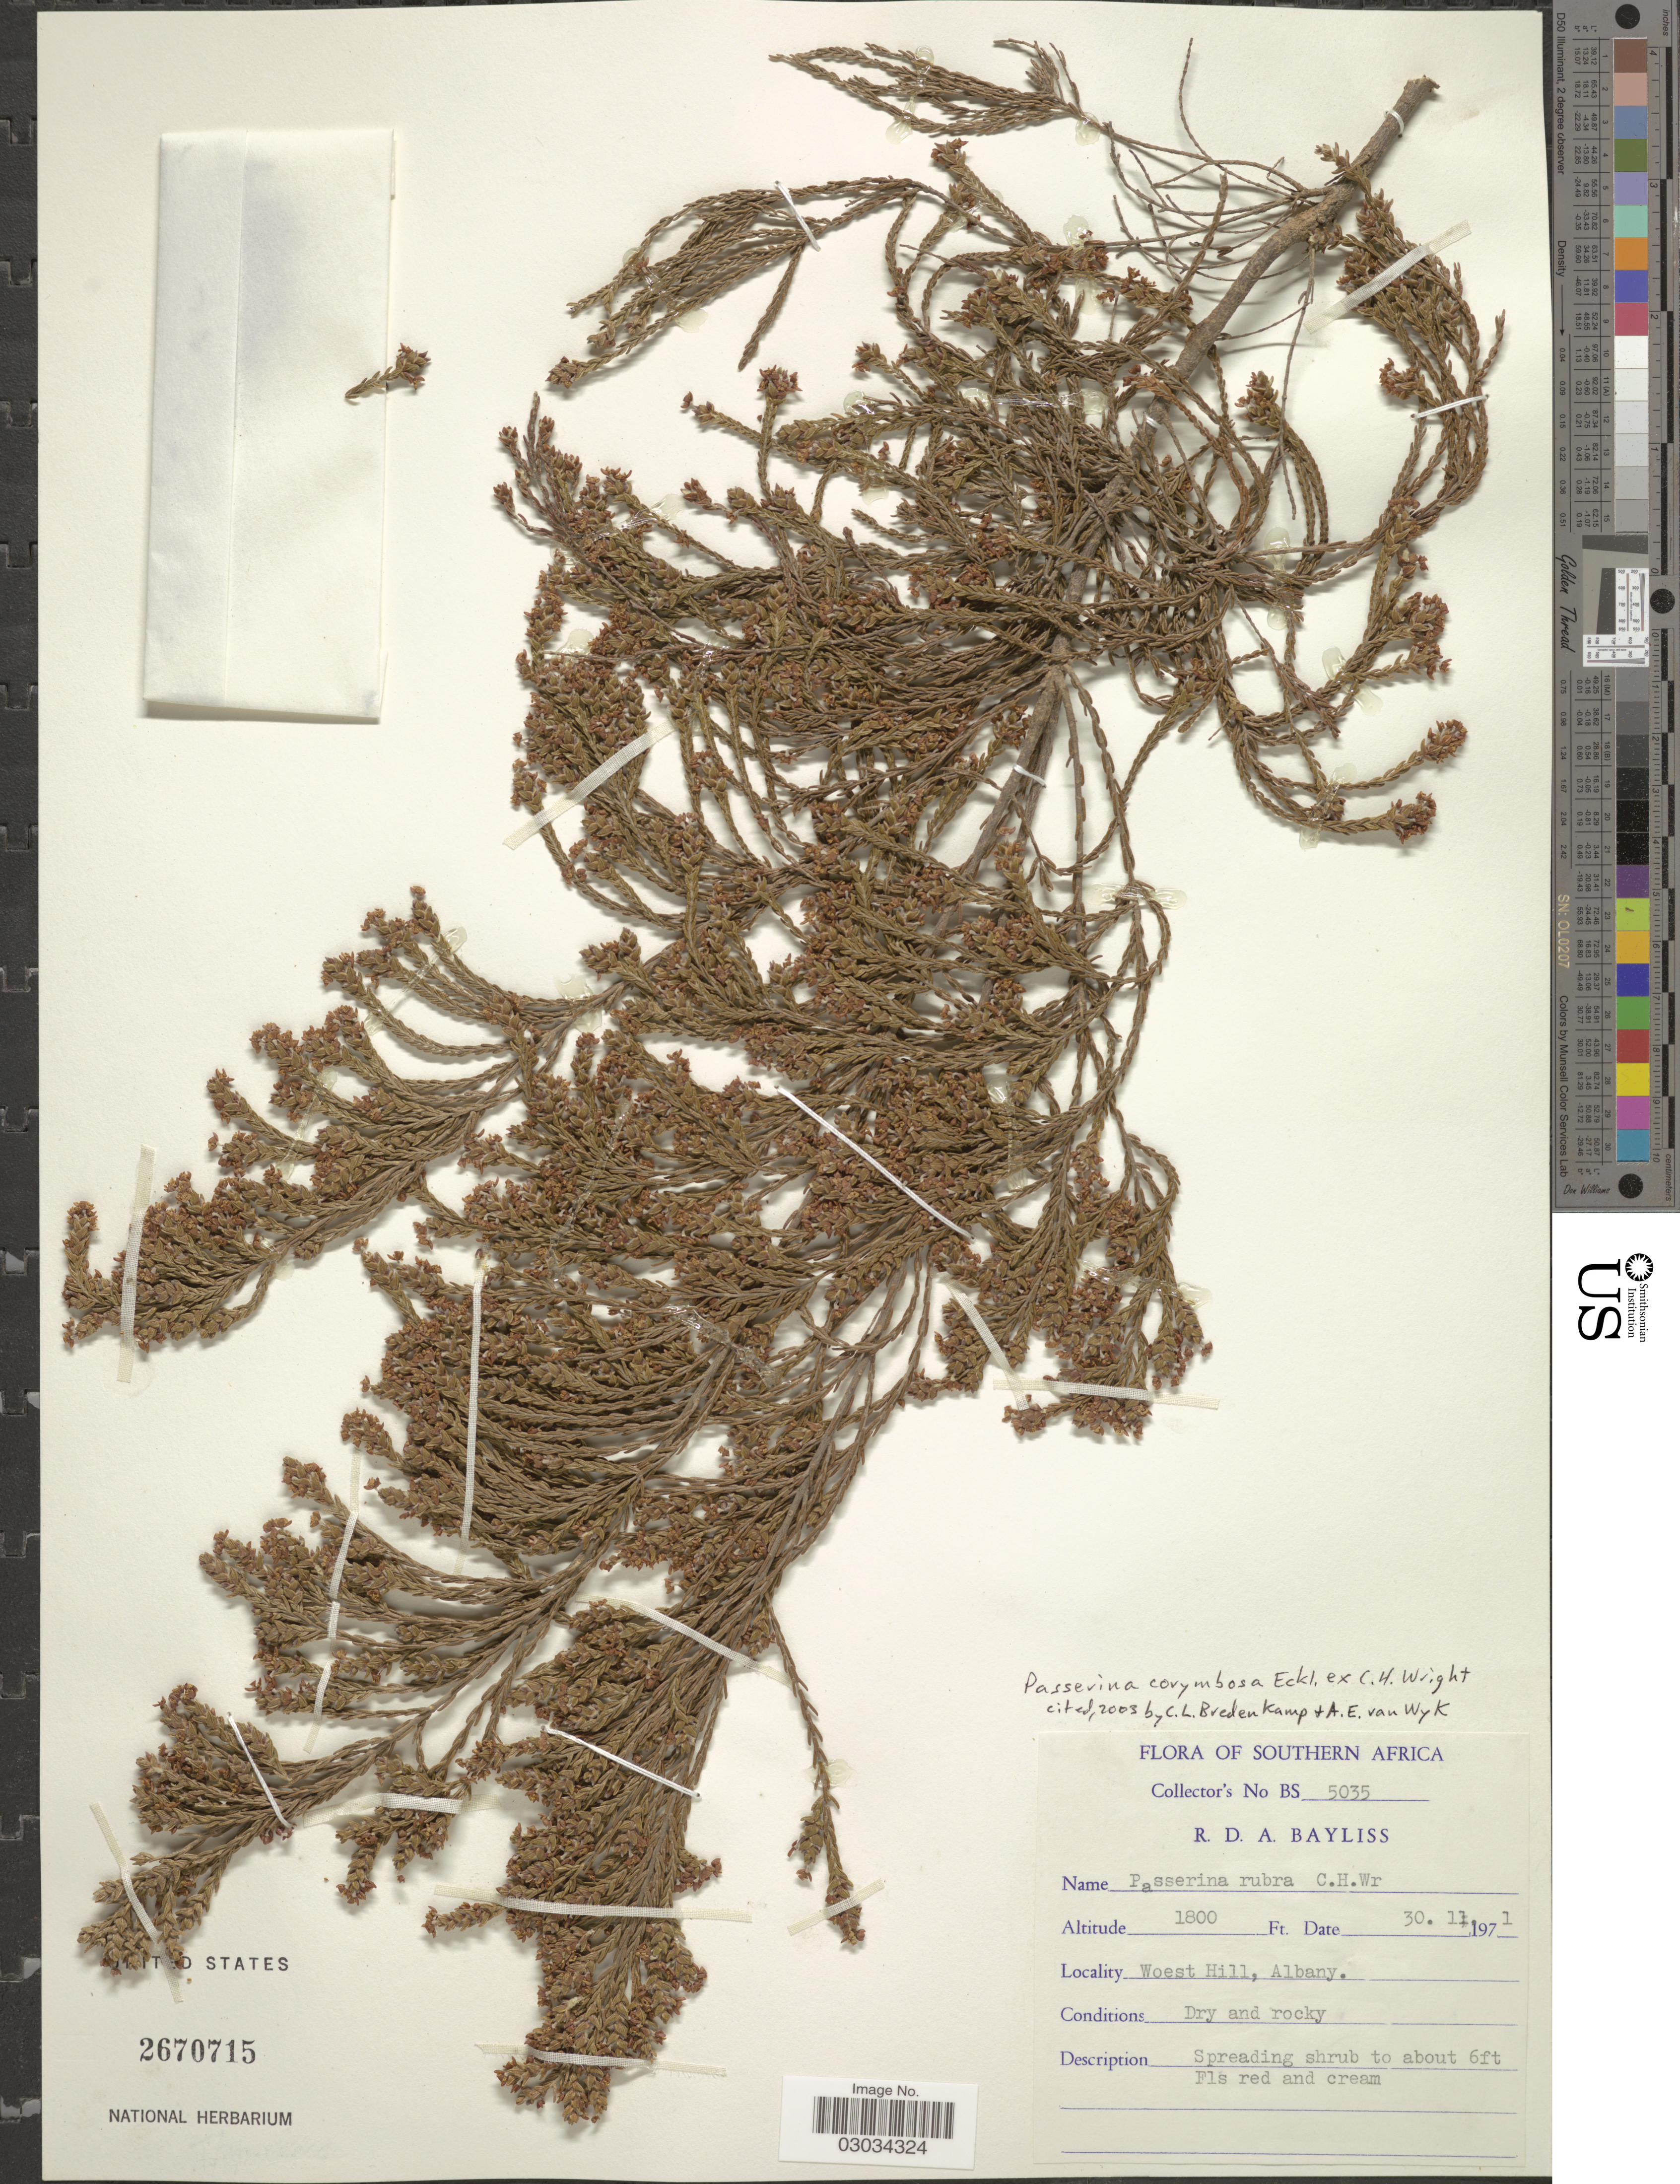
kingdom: Plantae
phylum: Tracheophyta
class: Magnoliopsida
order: Malvales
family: Thymelaeaceae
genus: Passerina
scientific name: Passerina corymbosa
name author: Eckl. ex C.H. Wright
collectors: R. Bayliss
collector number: BS5035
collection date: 1971-11-30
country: South Africa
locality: Southern Africa. Woest Hill, Albany.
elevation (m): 549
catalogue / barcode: US 2670715